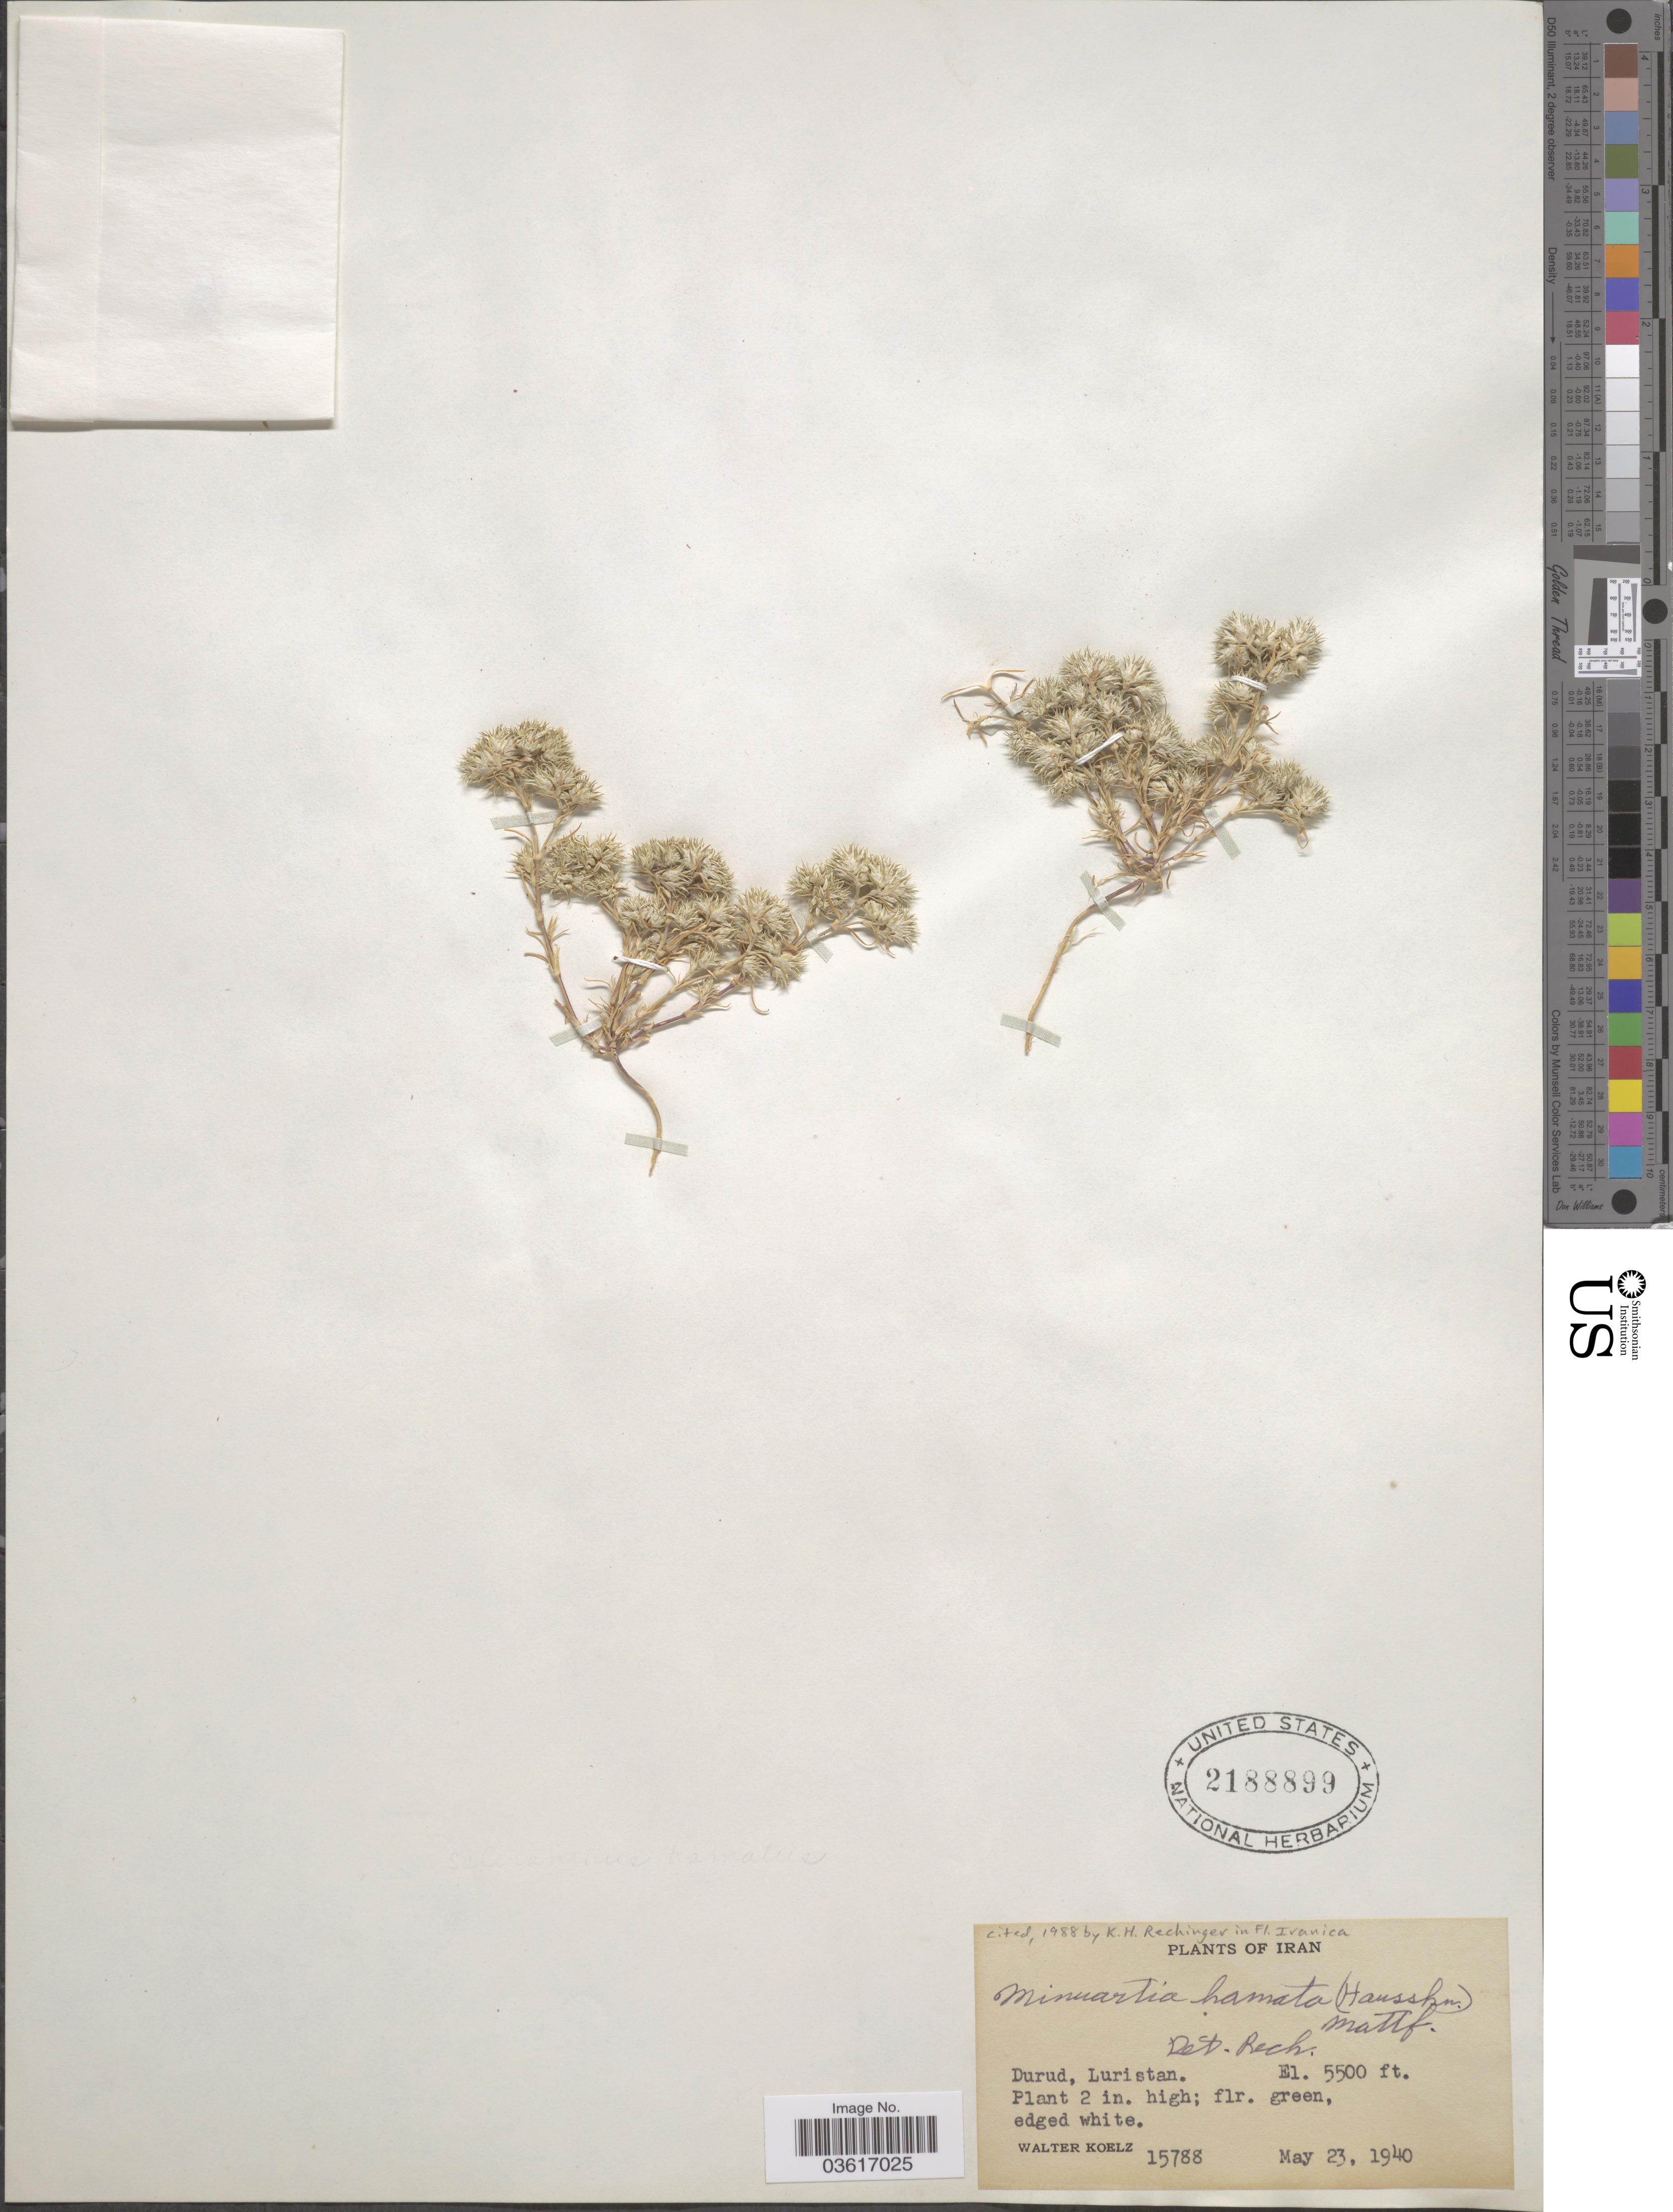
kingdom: Plantae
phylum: Tracheophyta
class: Magnoliopsida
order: Caryophyllales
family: Caryophyllaceae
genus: Minuartia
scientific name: Minuartia hamata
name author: (Hausskn. & Bornm.) Mattf.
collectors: W. N. Koelz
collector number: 15788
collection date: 1940-05-23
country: Iran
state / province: Lorestan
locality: Durud, Luristan.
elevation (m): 1676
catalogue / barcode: US 2188899